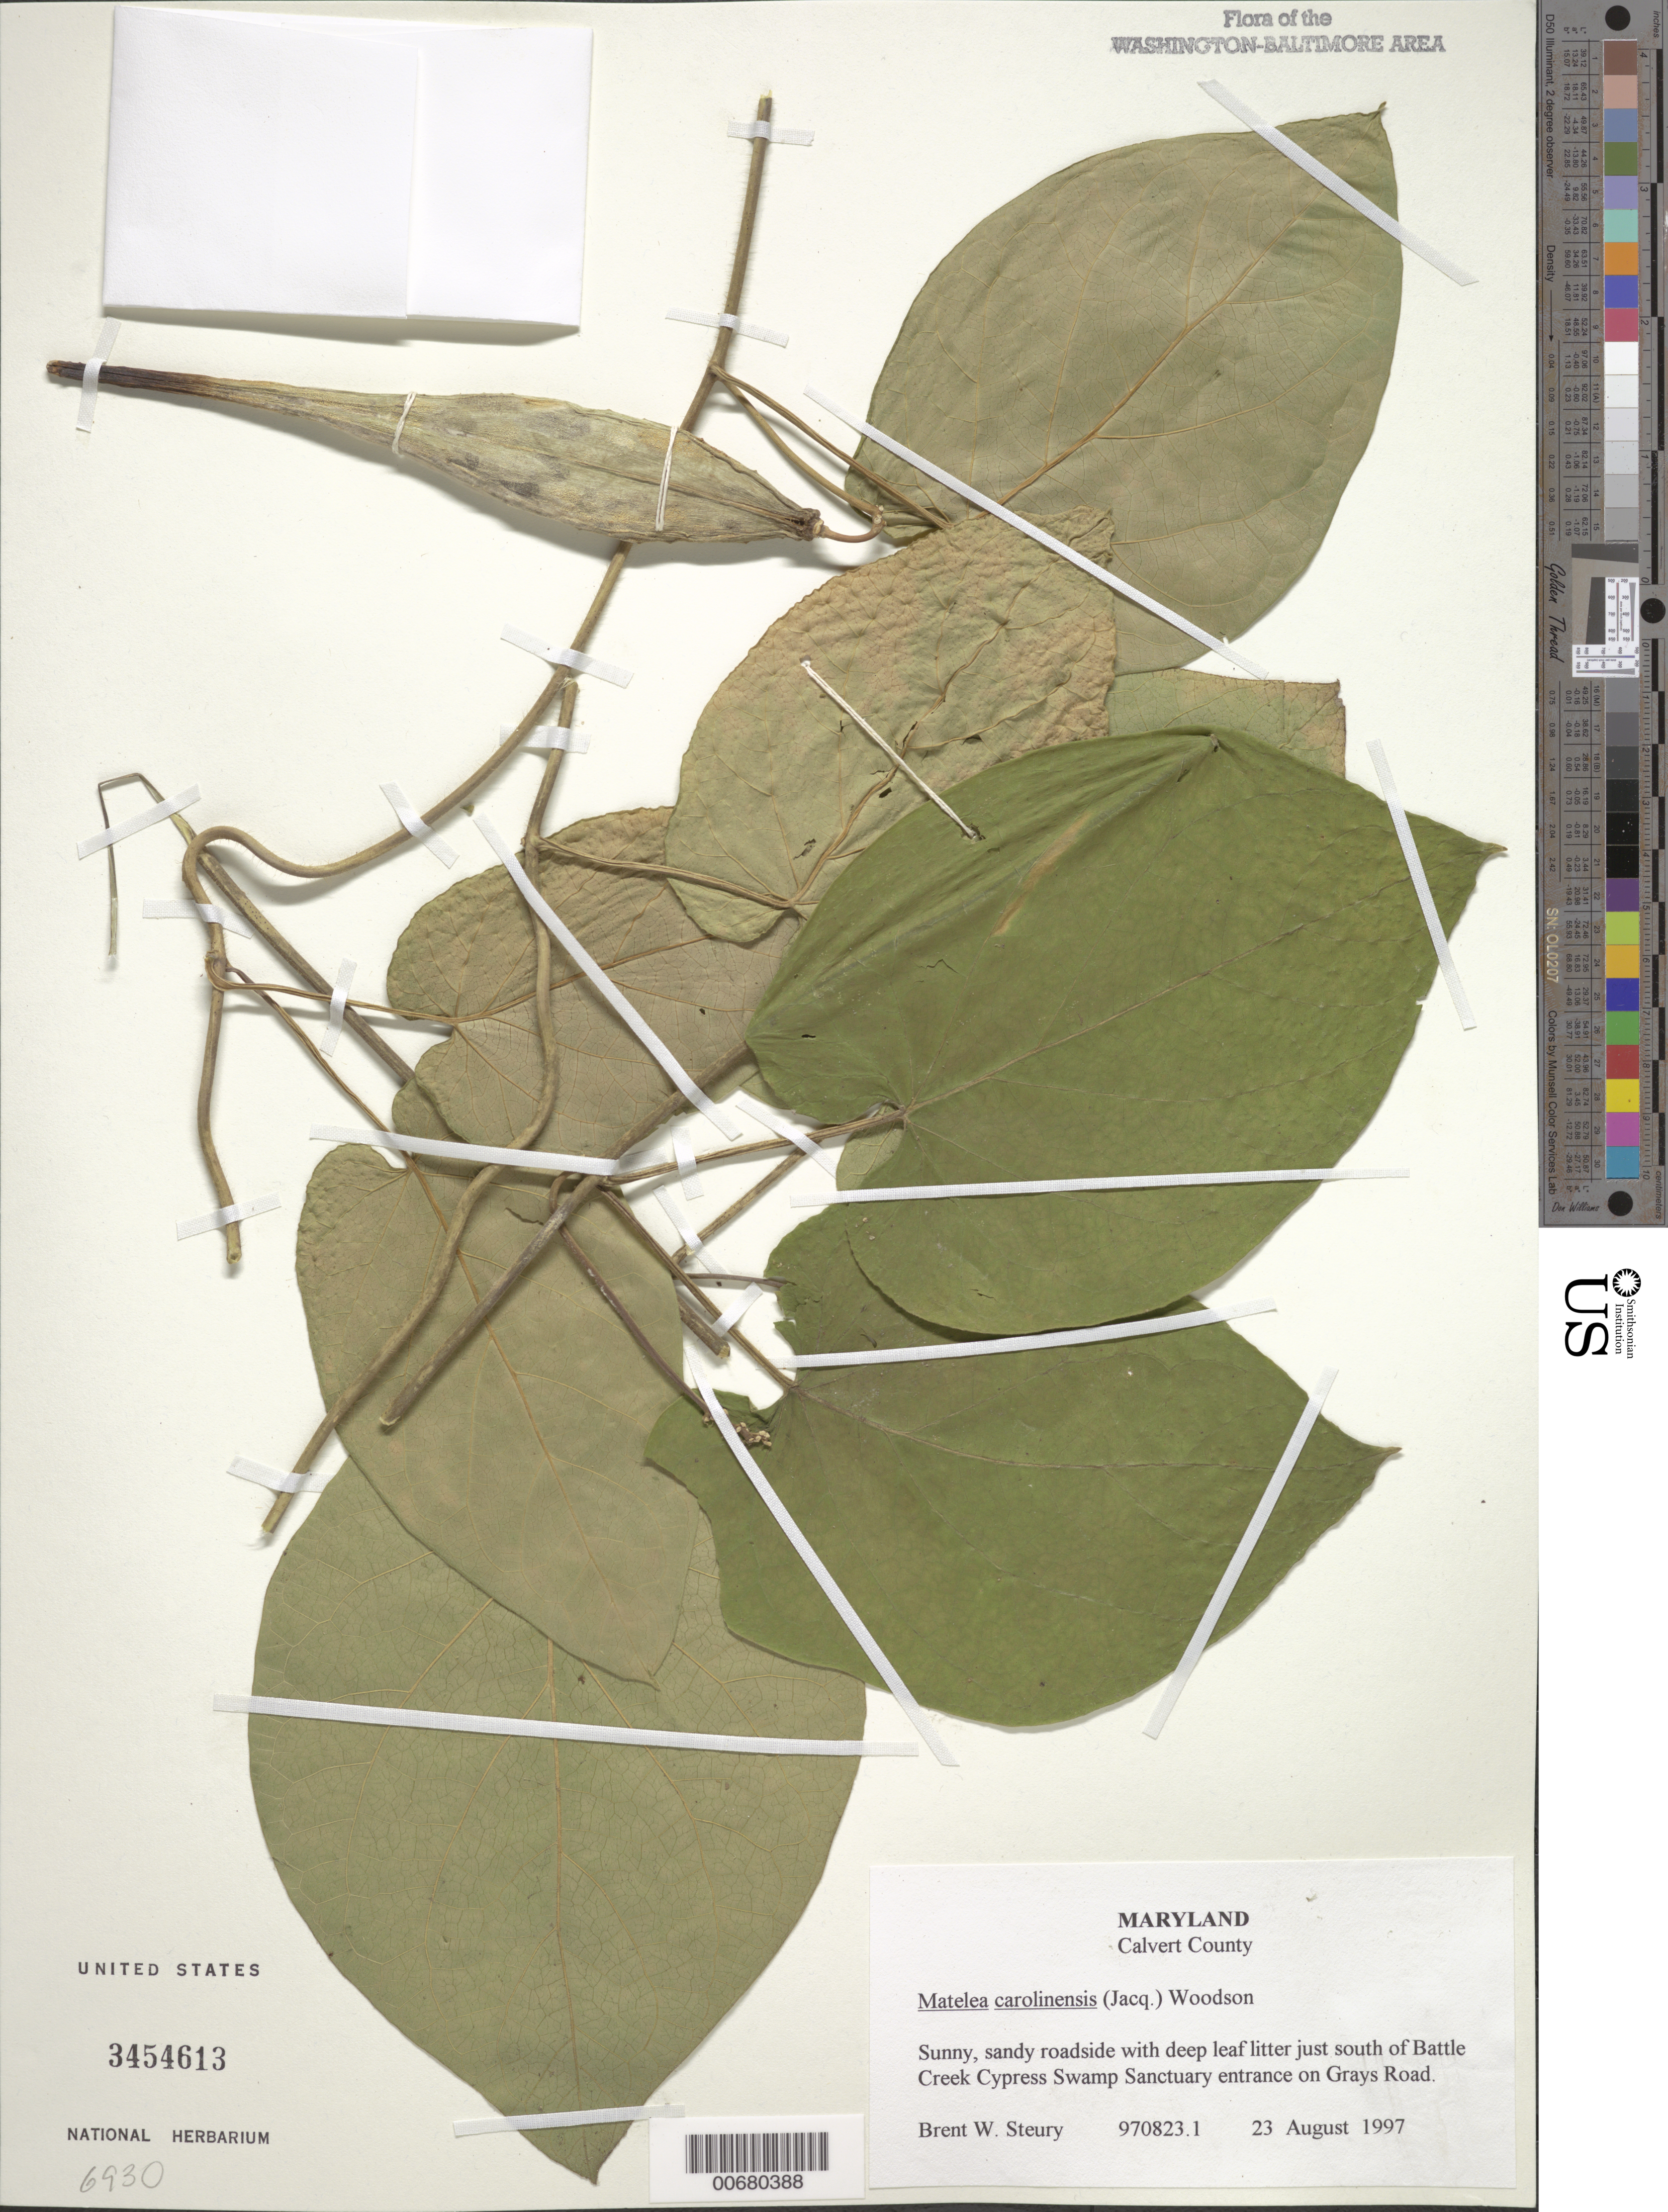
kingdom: Plantae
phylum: Tracheophyta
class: Magnoliopsida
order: Gentianales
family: Apocynaceae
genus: Matelea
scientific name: Matelea carolinensis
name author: (Jacq.) Woodson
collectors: B. Steury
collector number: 970823.1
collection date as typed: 23 Aug 1997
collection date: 1997-08-23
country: United States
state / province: Maryland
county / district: Calvert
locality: Just south of Battle Creek Swamp Sanctuary entrance of Grays Road.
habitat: Sunny, sandy roadside with deep leaf litter.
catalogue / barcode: US 3454613